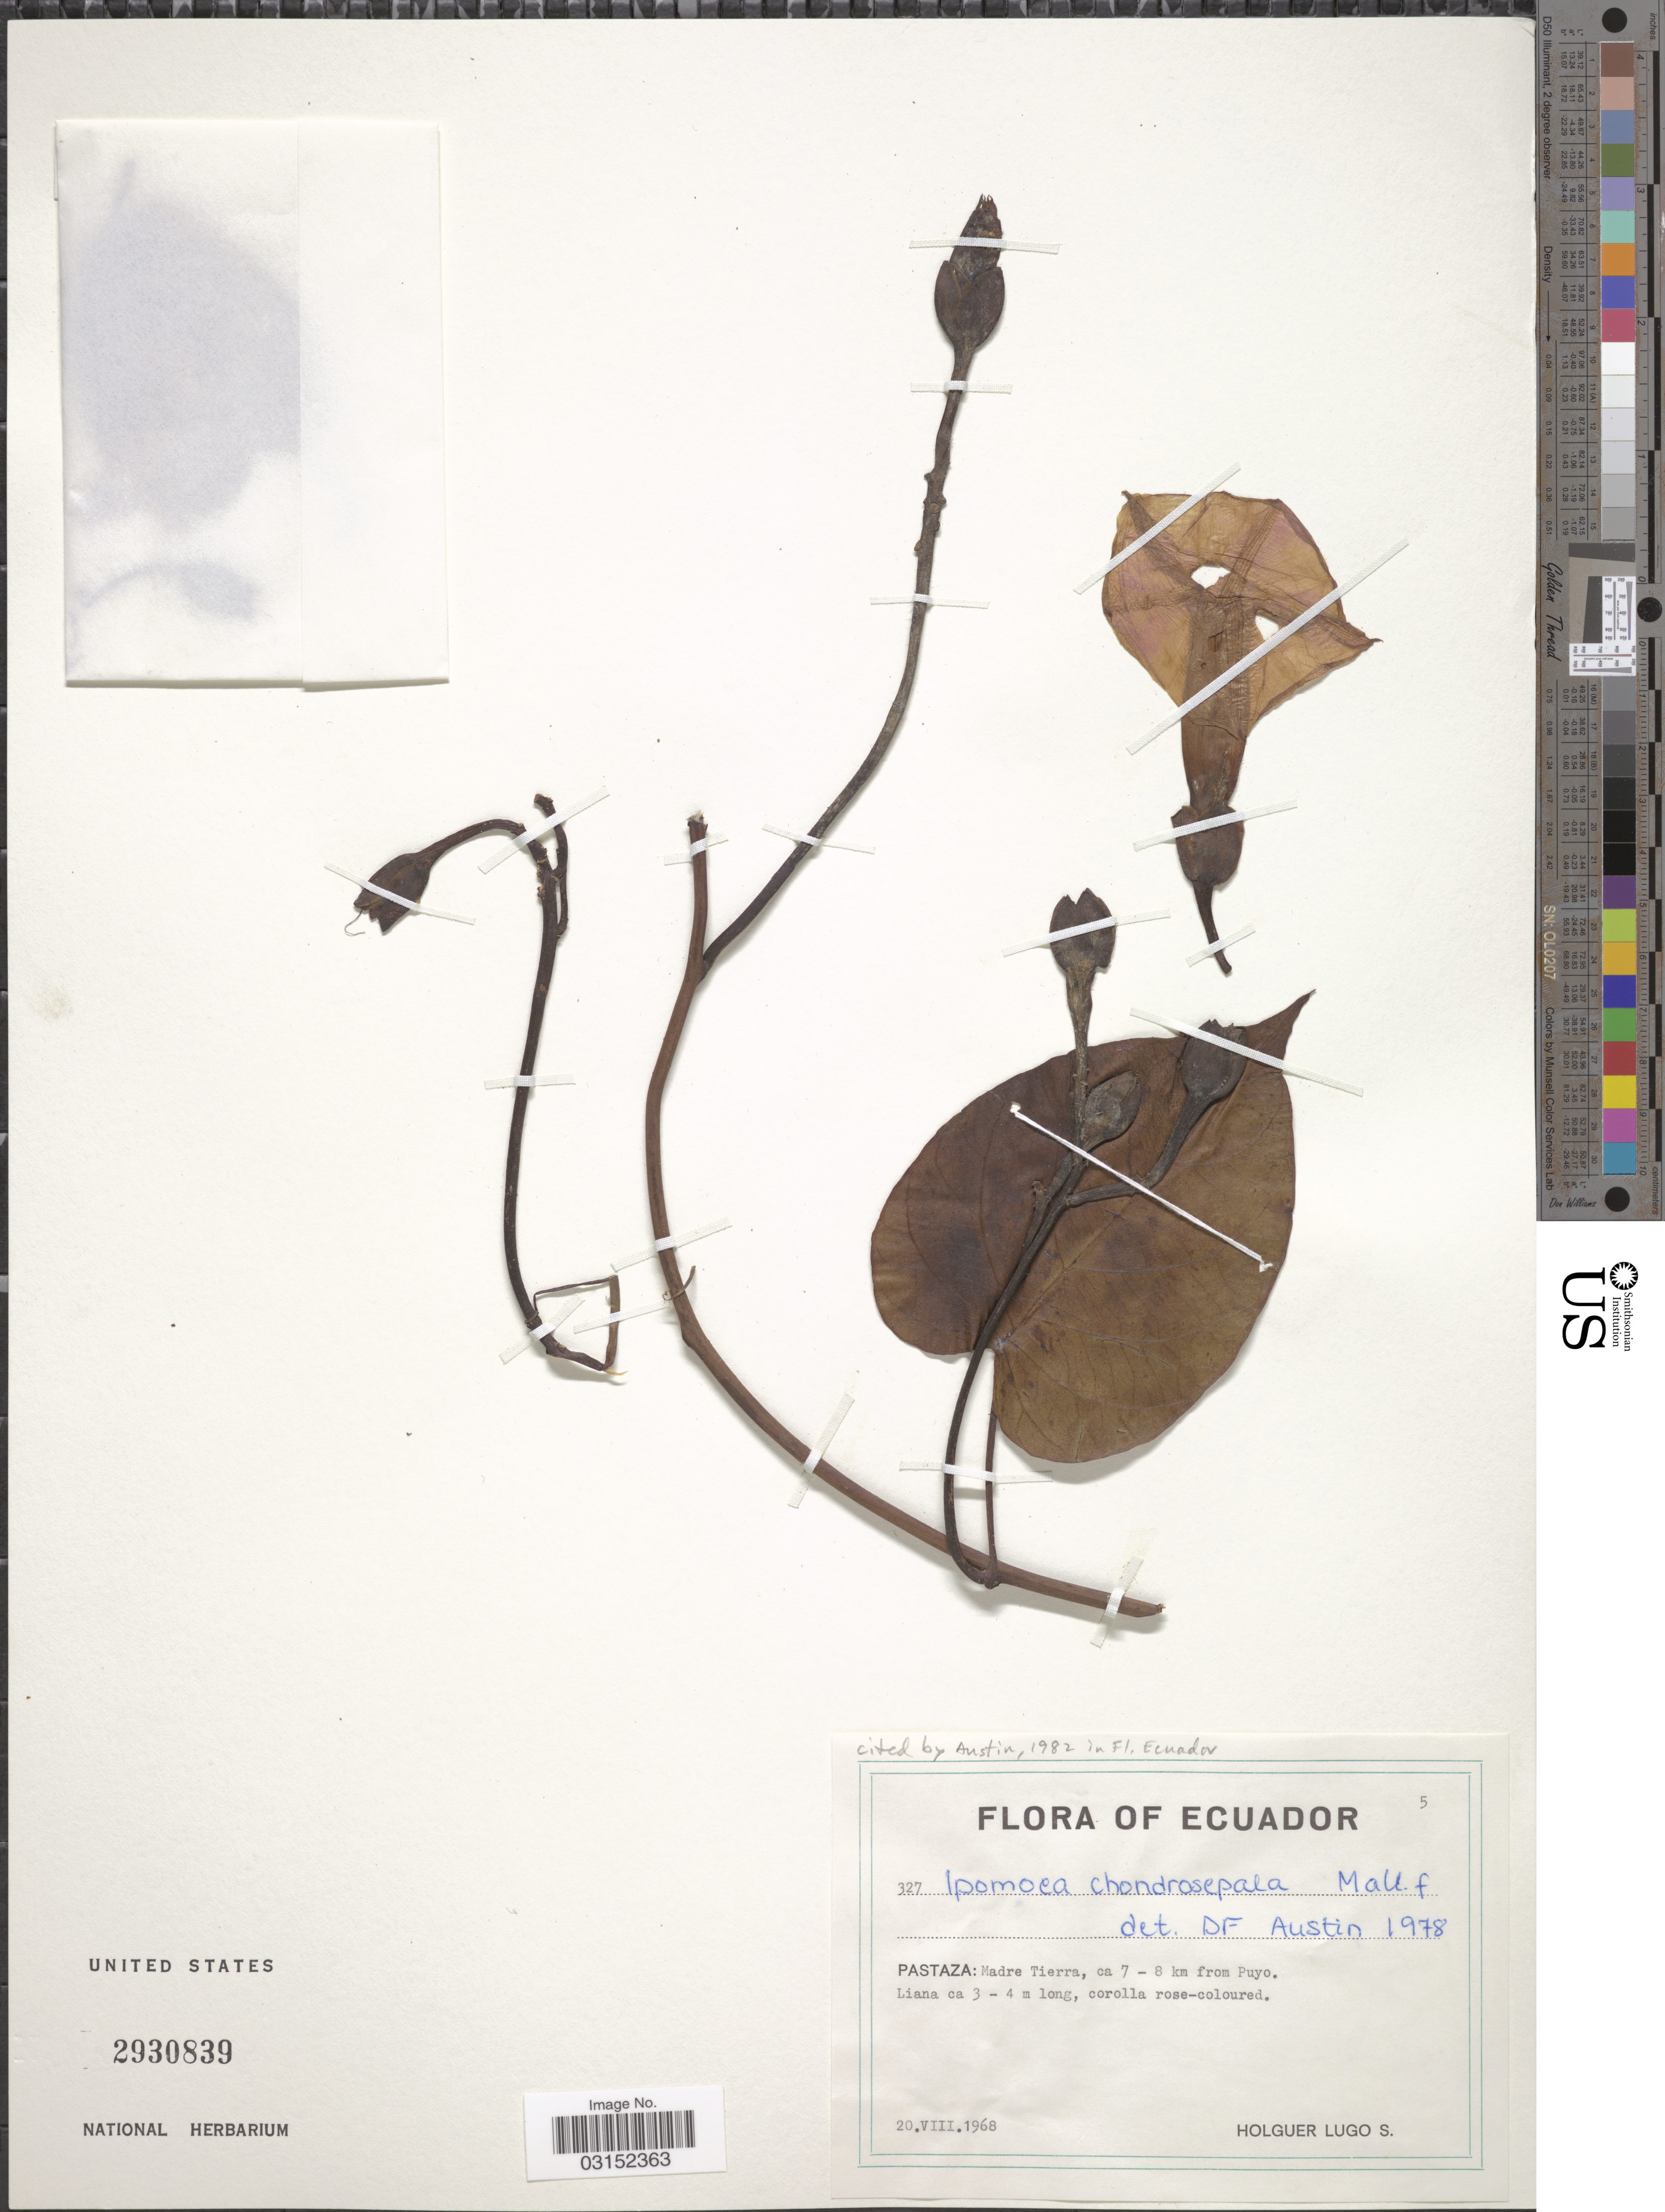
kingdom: Plantae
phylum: Tracheophyta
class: Magnoliopsida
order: Solanales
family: Convolvulaceae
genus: Ipomoea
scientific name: Ipomoea chondrosepala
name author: Hallier f.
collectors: H. Lugo S.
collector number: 327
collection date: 1968-08-20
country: Ecuador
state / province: Pastaza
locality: Pastaza: Madre Tierra, ca 7 - 8 km from Puyo.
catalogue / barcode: US 2930839